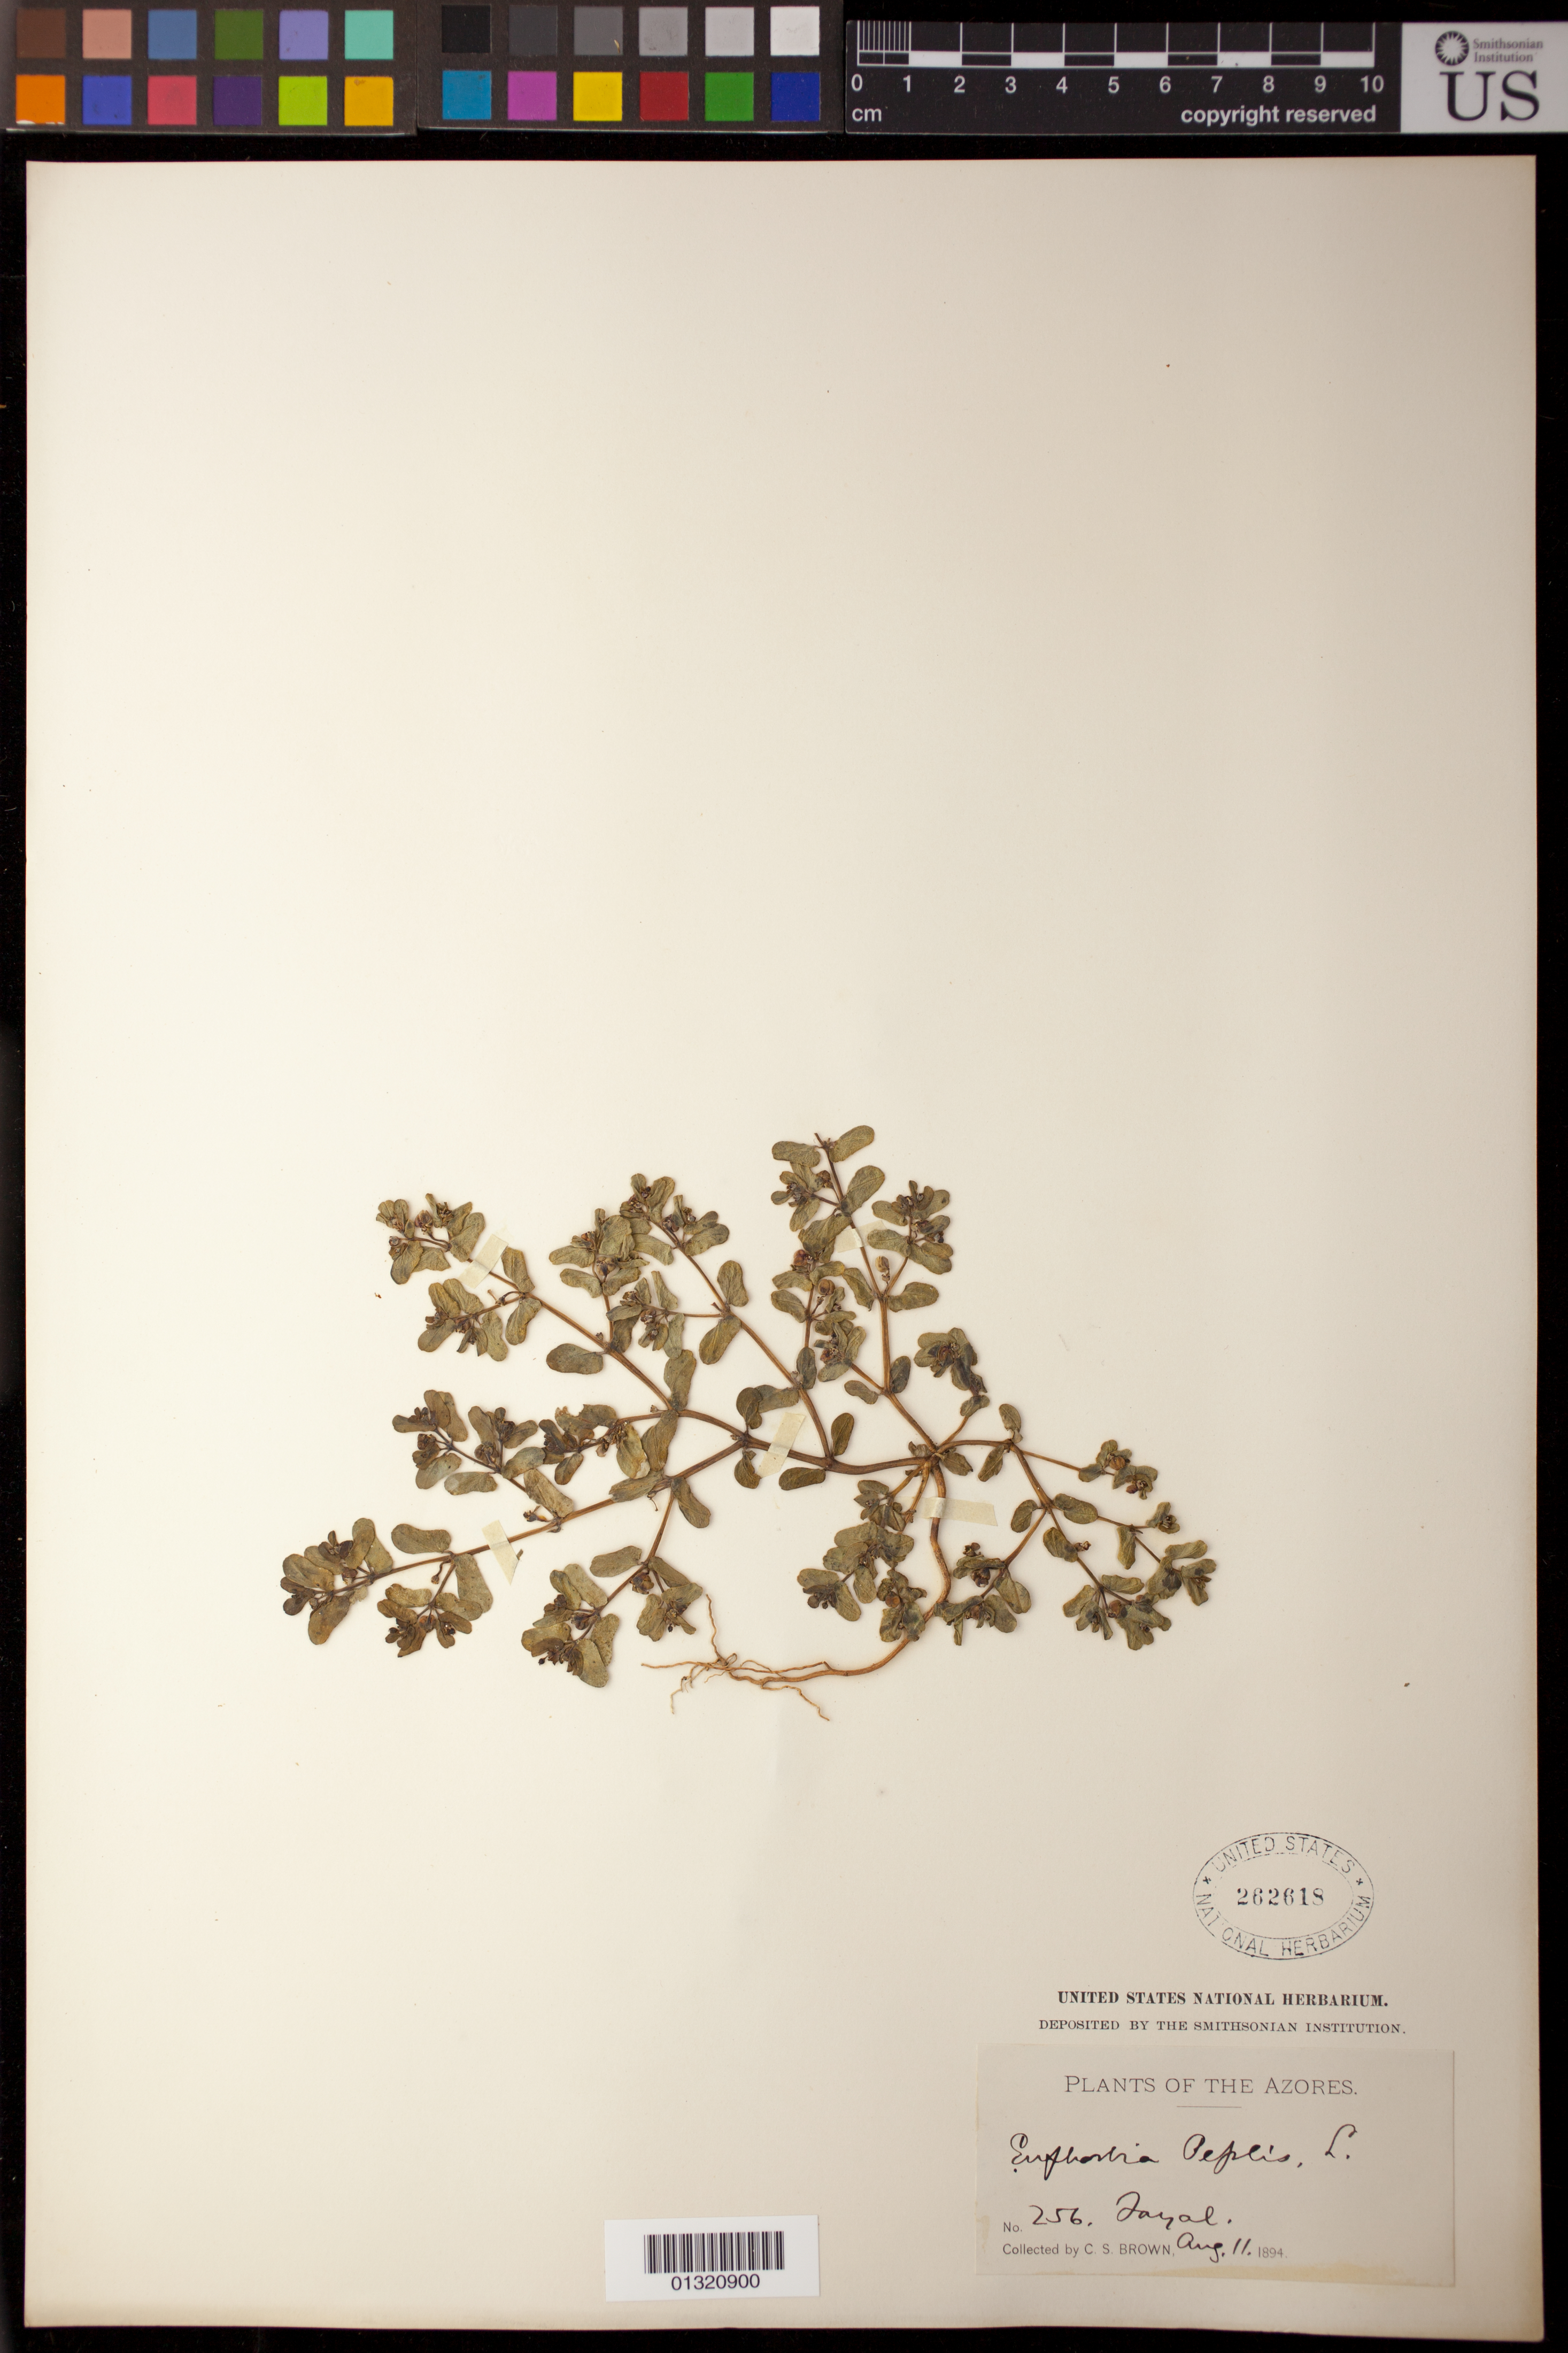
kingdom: Plantae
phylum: Tracheophyta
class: Magnoliopsida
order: Malpighiales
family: Euphorbiaceae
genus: Euphorbia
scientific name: Euphorbia peplus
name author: L.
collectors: C. S. Brown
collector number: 256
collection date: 1894-08-11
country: Portugal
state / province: Azores (Aut. Reg.)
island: Faial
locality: Fayal. [Faial Island]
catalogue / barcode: US 262618